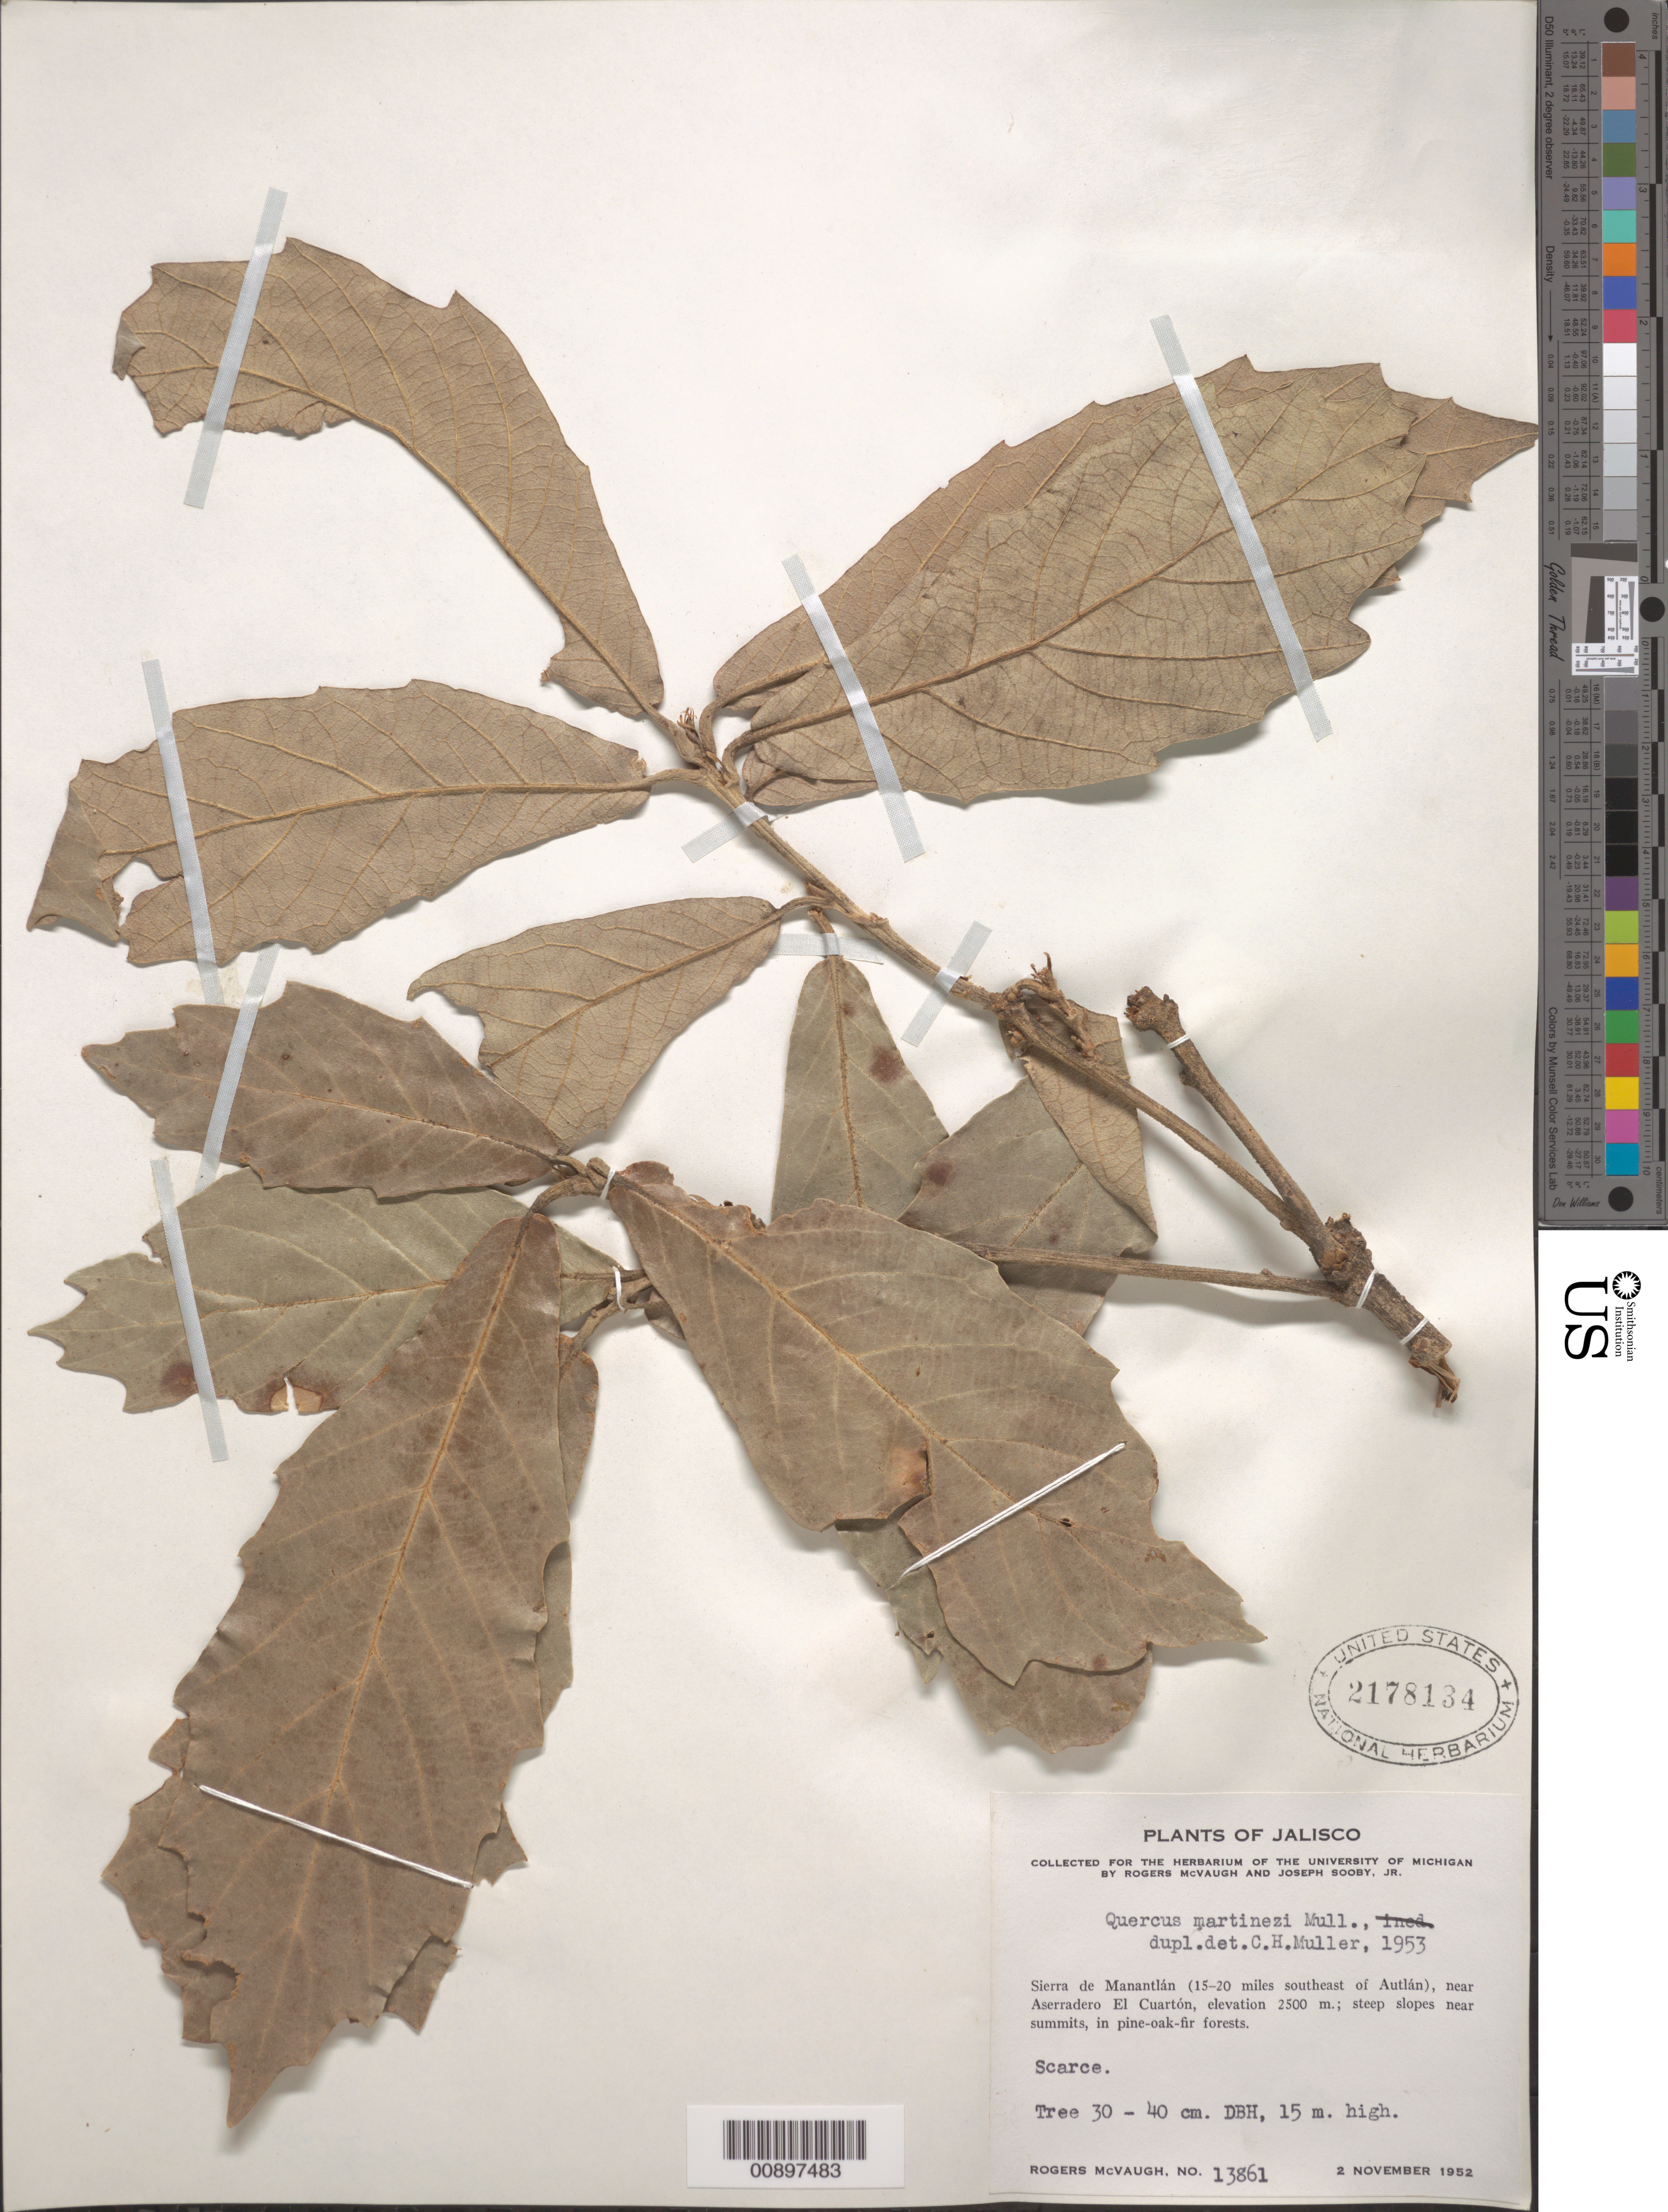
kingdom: Plantae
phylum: Tracheophyta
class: Magnoliopsida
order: Fagales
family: Fagaceae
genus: Quercus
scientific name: Quercus martinezii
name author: C.H. Mull.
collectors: R. McVaugh & J. Sooby Jr.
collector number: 13861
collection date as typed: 02 Nov 1952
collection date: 1952-11-02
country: Mexico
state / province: Jalisco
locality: Sierra de Manantlán (15-20 miles southeast of Autlán), near Aserradero El Cuartón.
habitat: Steep slopes near summits, in pine-oak-fir forests.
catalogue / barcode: US 2178134